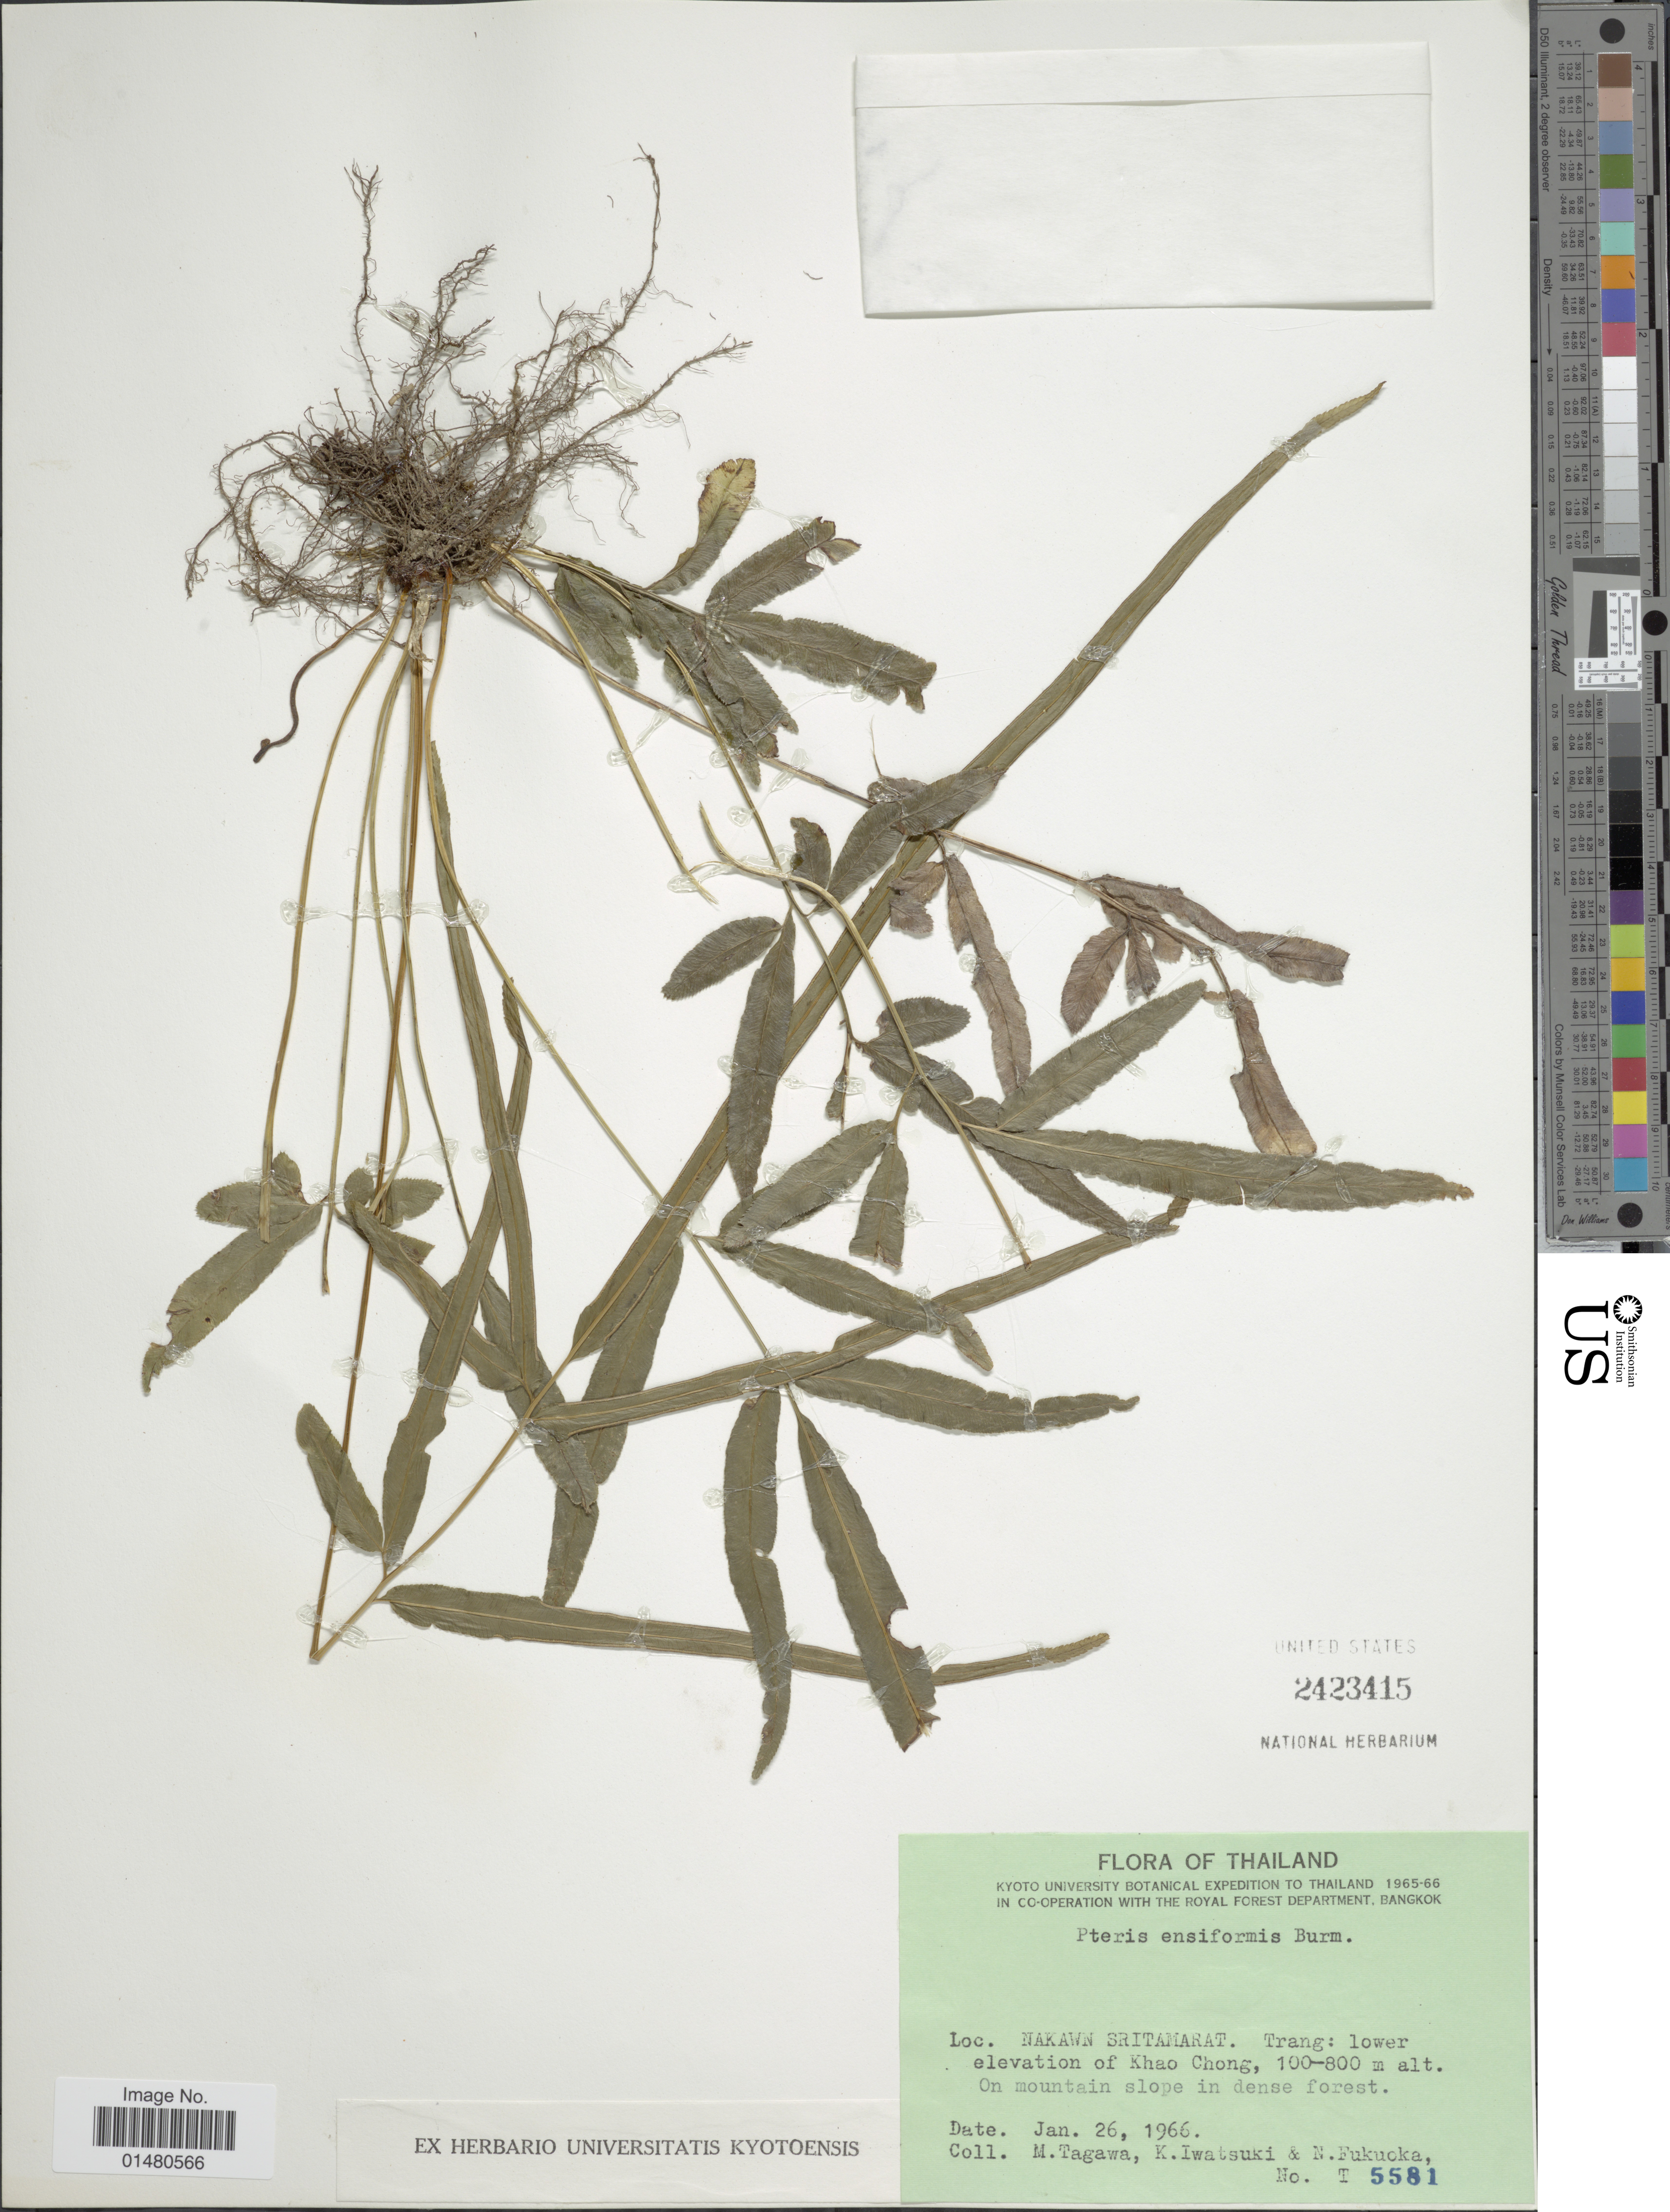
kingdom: Plantae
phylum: Tracheophyta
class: Polypodiopsida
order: Polypodiales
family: Pteridaceae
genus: Pteris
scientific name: Pteris ensiformis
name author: Burm. f.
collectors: M. Tagawa, K. Iwatsuki & N. Fukuoka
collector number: T 5581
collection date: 1966-01-26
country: Thailand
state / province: Trang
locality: Nakawan Sritamarat, lower elevation of Khao Chong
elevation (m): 100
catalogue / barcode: US 2423415